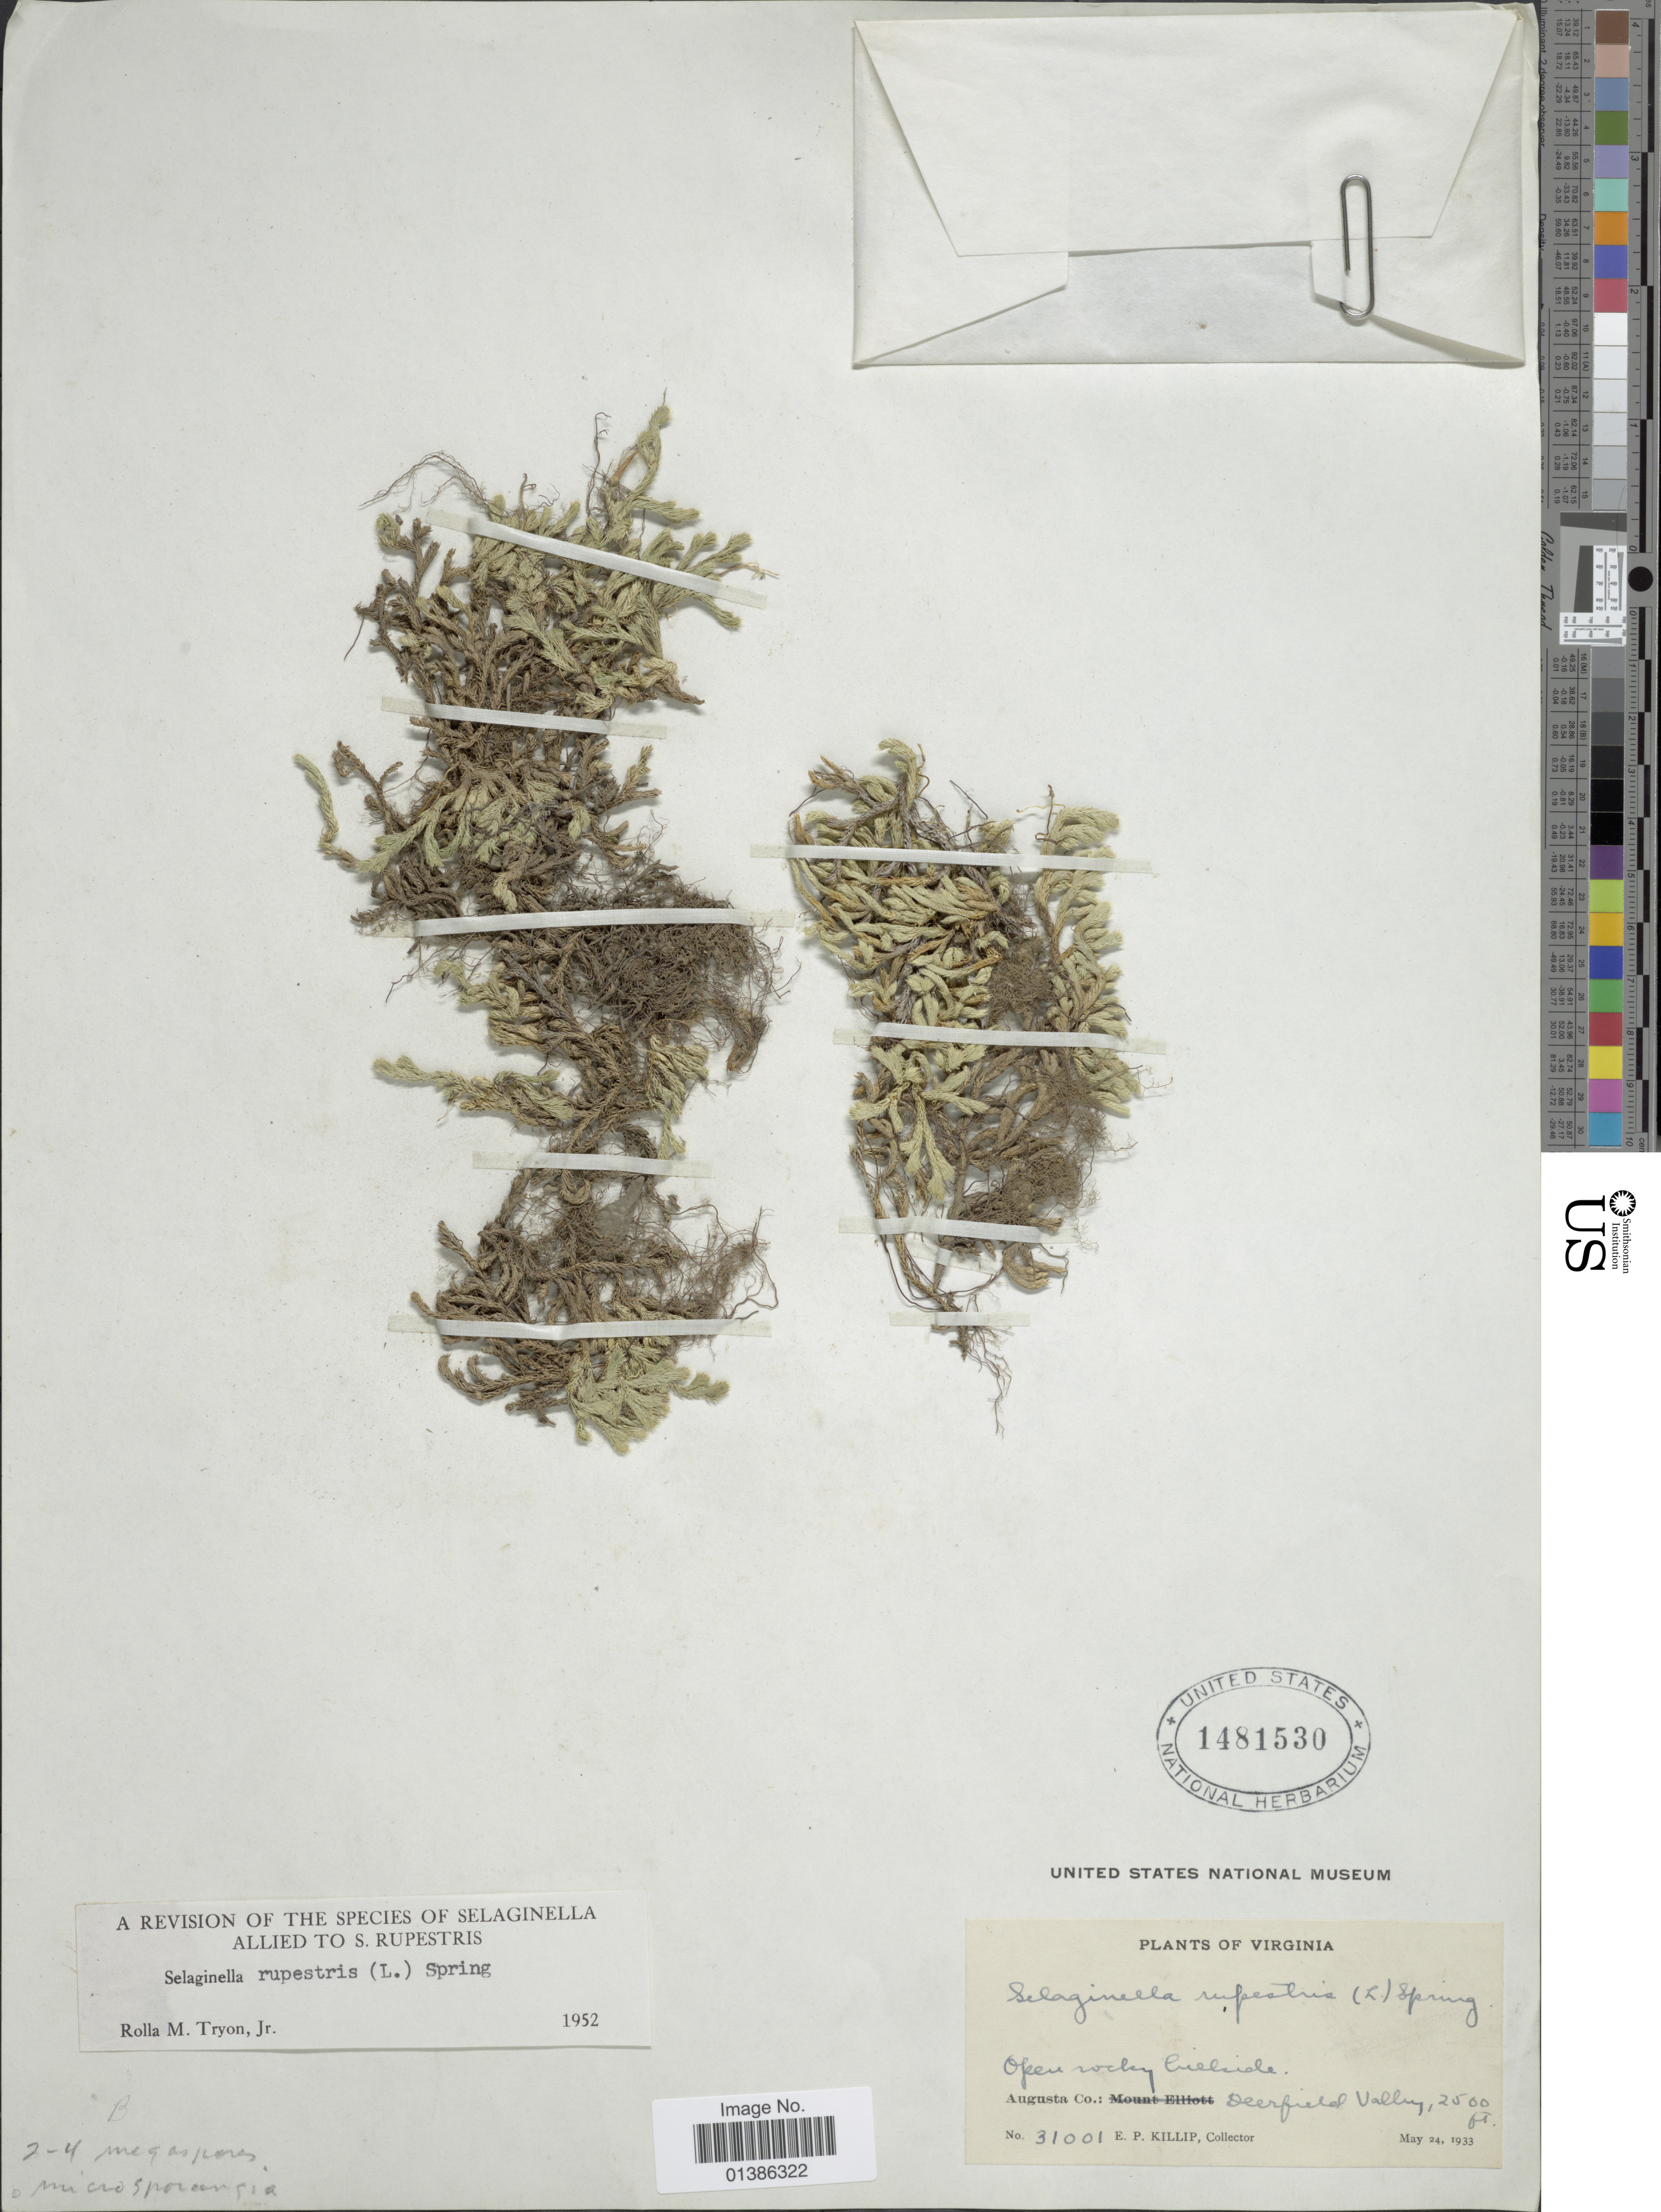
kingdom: Plantae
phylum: Tracheophyta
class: Lycopodiopsida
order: Selaginellales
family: Selaginellaceae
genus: Selaginella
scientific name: Selaginella rupestris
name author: (L.) Spring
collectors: E. P. Killip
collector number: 31001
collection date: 1933-05-24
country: United States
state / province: Virginia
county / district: Augusta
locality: Augusta Co.: Deerfield Valley.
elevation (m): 762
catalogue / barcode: US 1481530